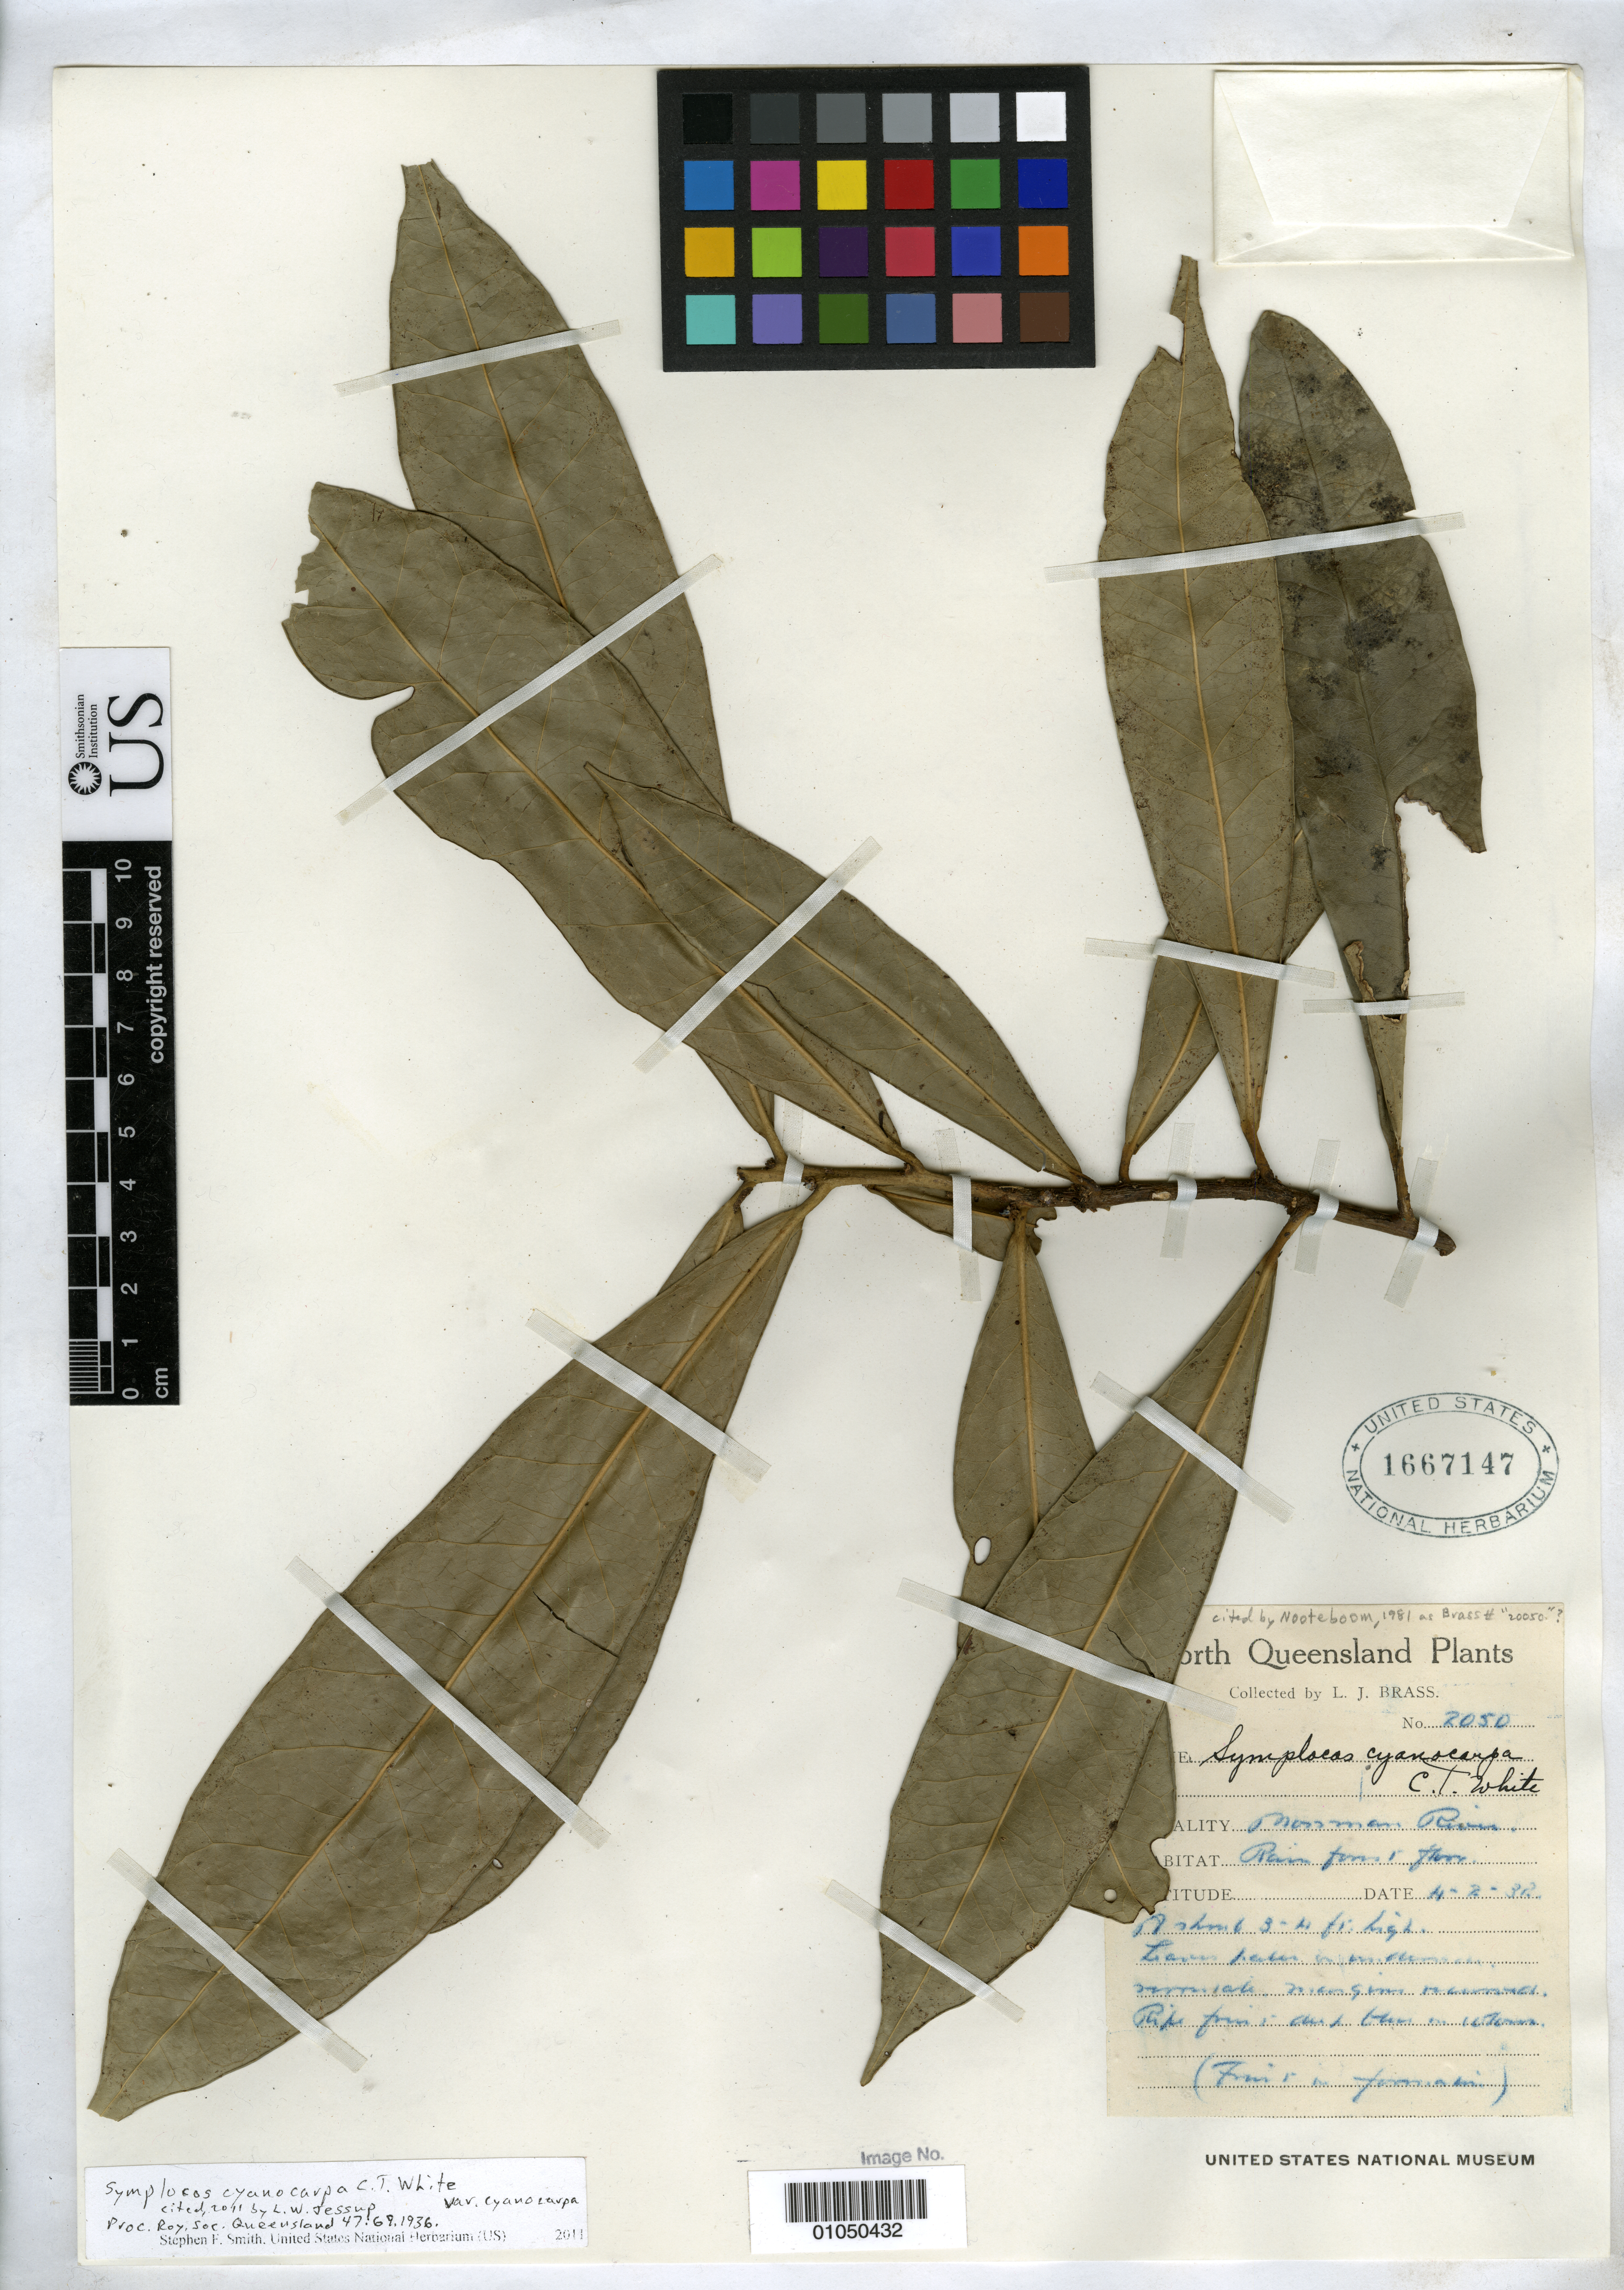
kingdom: Plantae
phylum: Tracheophyta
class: Magnoliopsida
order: Ericales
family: Symplocaceae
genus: Symplocos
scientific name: Symplocos cyanocarpa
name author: C.T. White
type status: Isotype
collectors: L. J. Brass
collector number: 2050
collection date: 1932-02-04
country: Australia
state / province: Queensland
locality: Mossman River.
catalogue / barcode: US 1667147